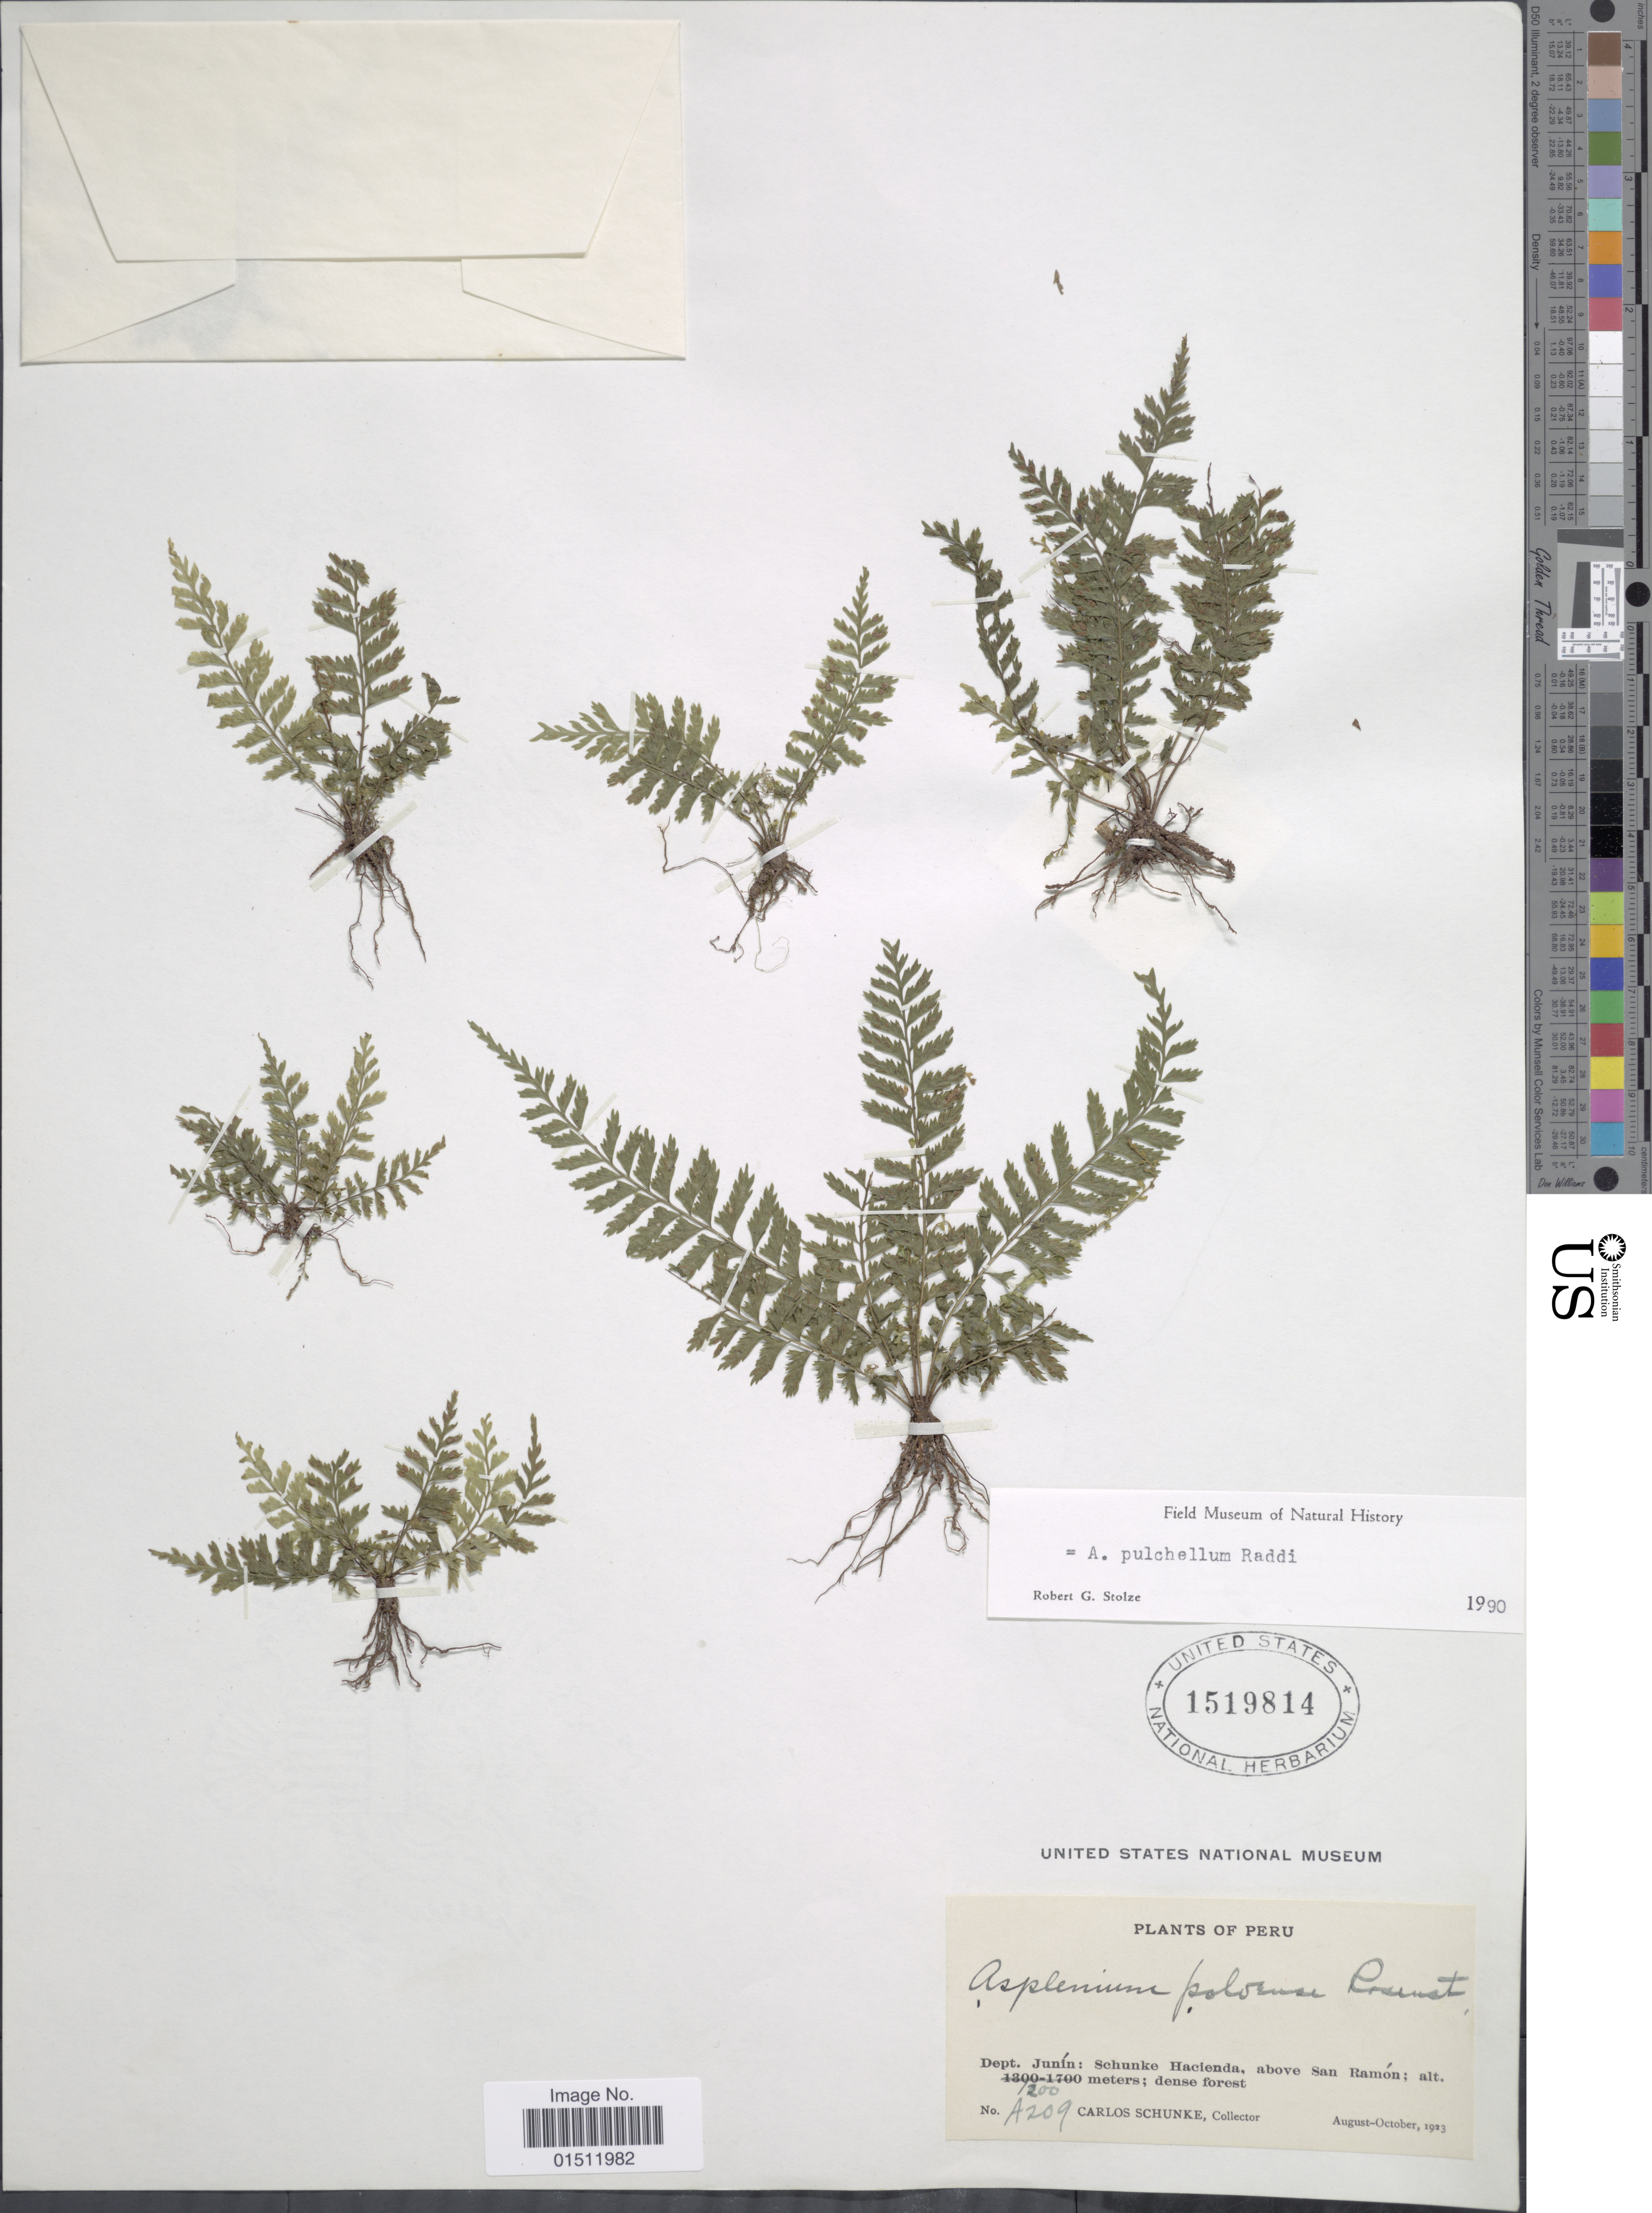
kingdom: Plantae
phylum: Tracheophyta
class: Polypodiopsida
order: Polypodiales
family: Aspleniaceae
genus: Asplenium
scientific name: Asplenium poloense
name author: Rosenst.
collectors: C. Schunke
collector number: A209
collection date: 1923-08/1923-10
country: Peru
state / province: Junín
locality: Dept. Junin: Schunke Haciendo, above San Ramon.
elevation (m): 1200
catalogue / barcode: US 1519814